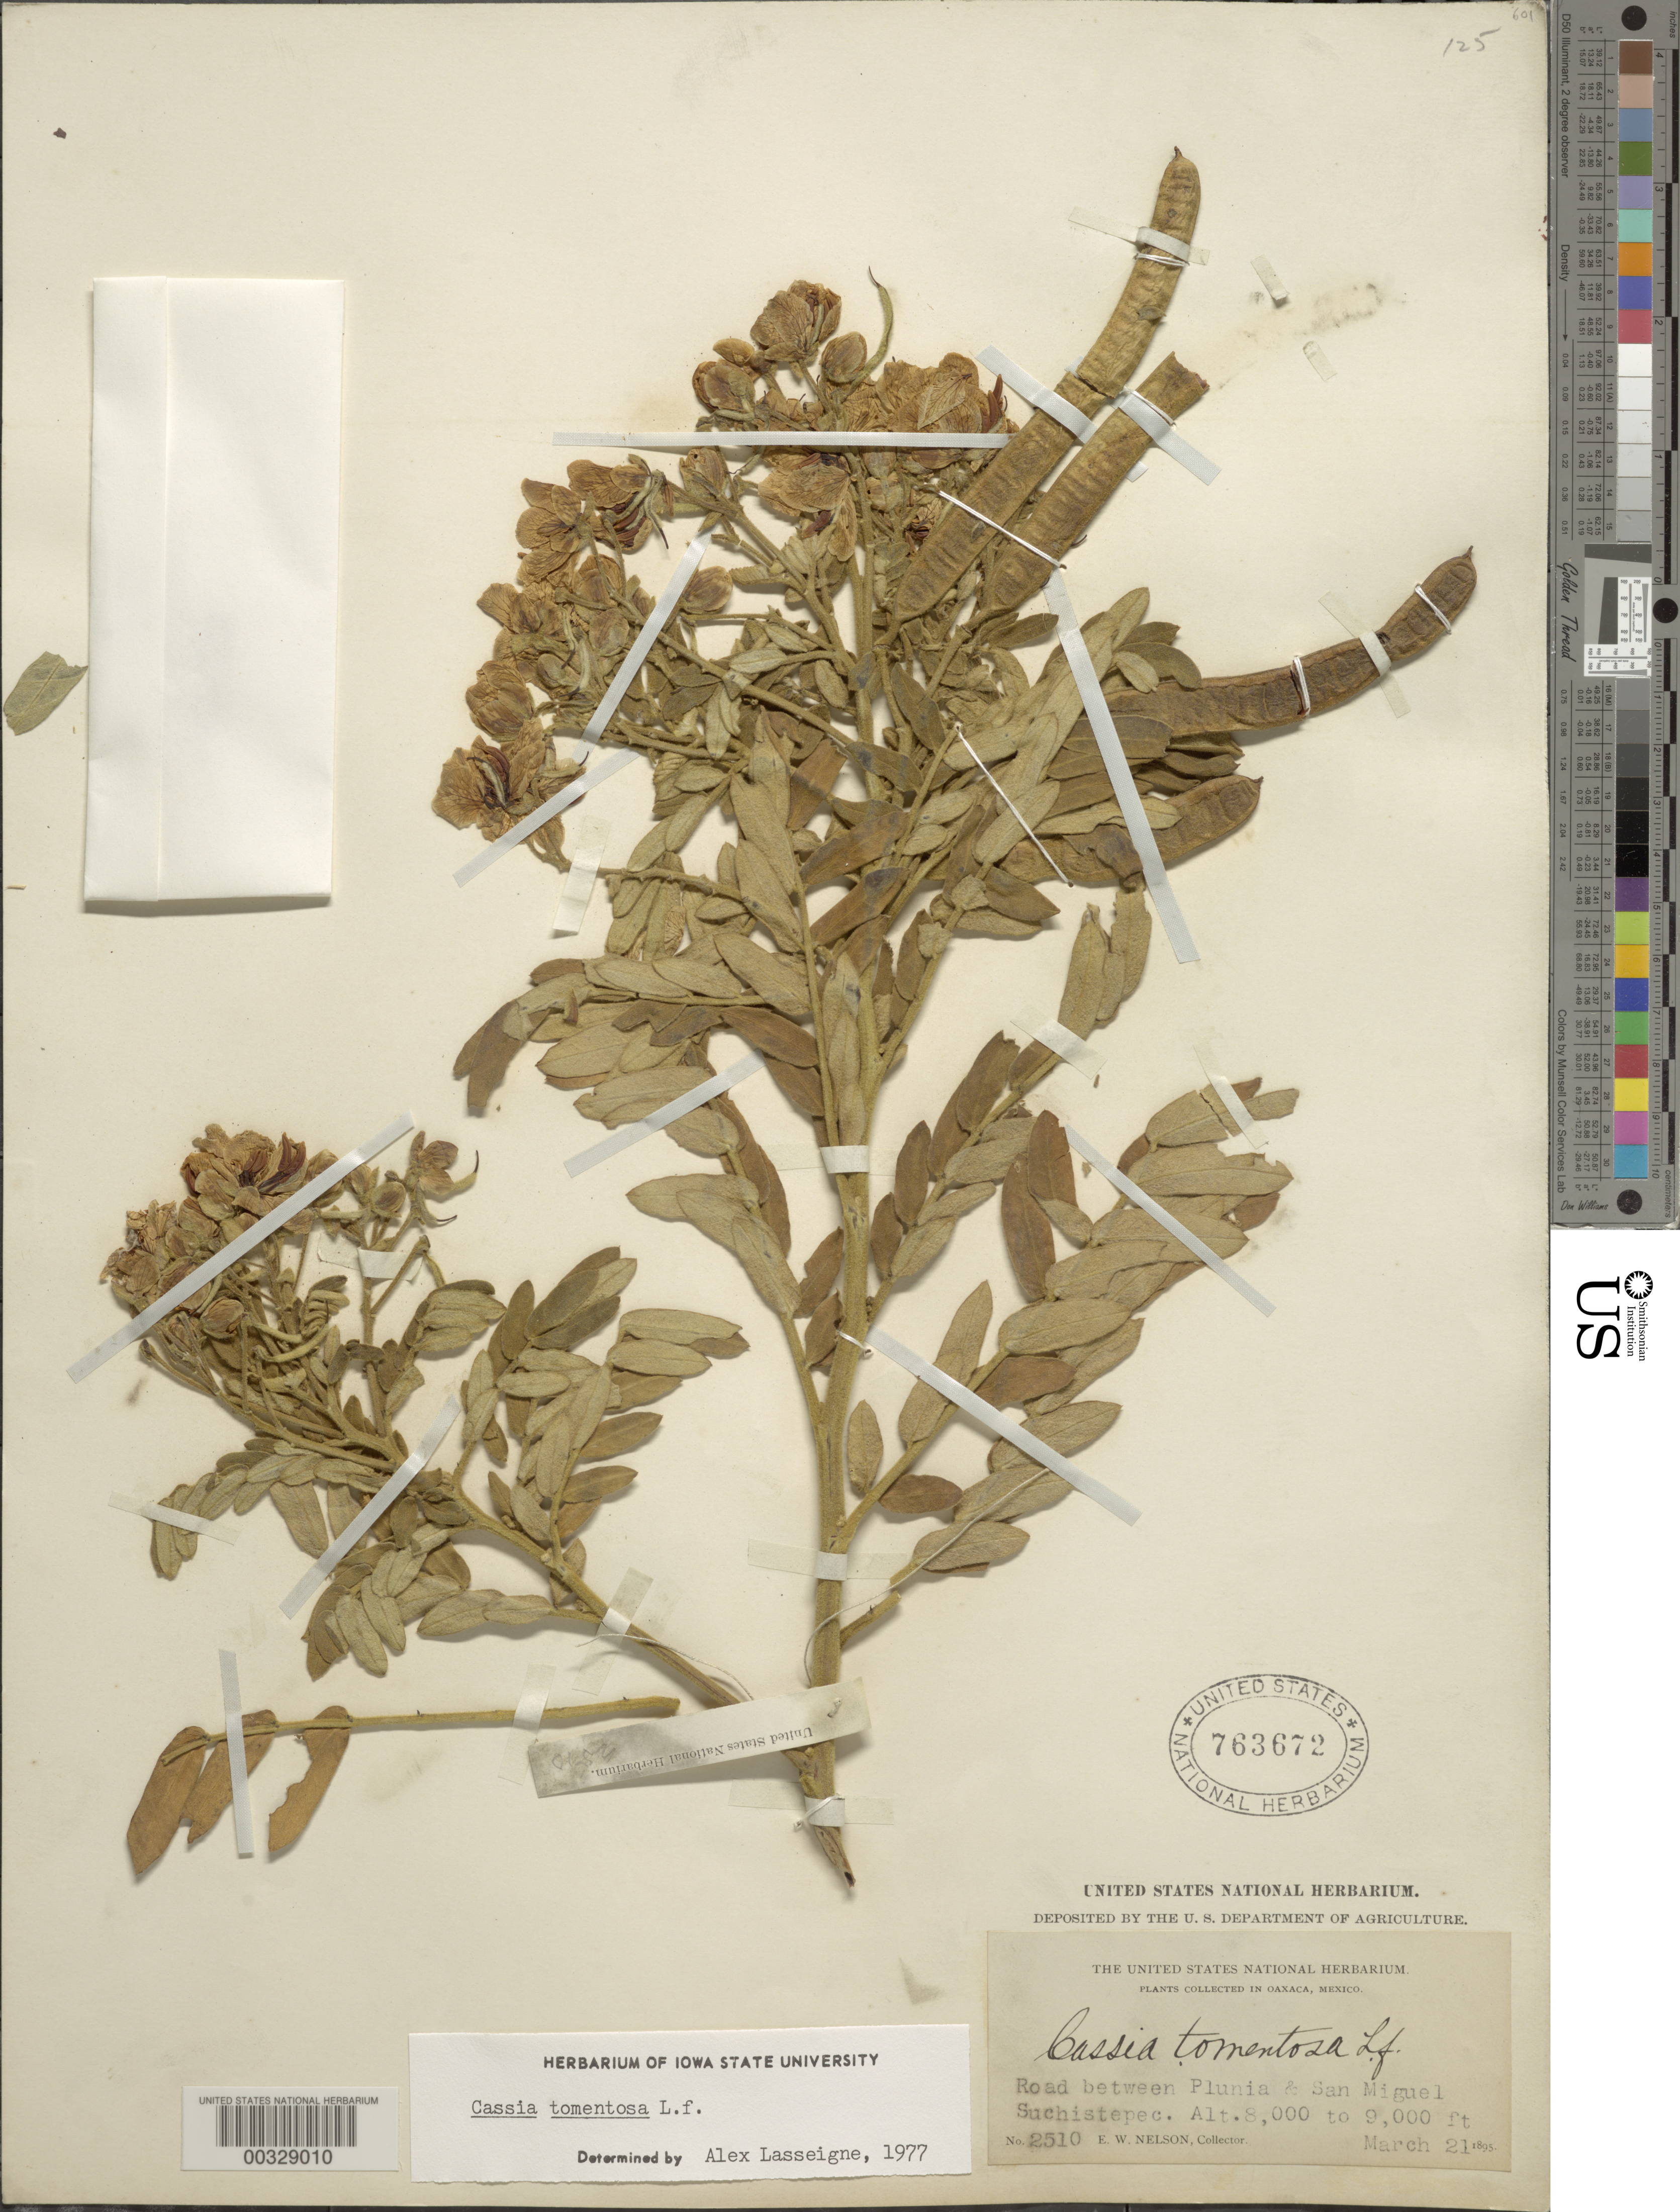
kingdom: Plantae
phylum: Tracheophyta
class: Magnoliopsida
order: Fabales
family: Fabaceae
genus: Senna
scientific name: Senna multiglandulosa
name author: (Jacq.) H.S. Irwin & Barneby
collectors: E. W. Nelson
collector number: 2510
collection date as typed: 21 Mar 1895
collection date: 1895-03-21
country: Mexico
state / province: Oaxaca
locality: Road between plunia and San Miguel suchistepec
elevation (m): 2438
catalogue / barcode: US 763672